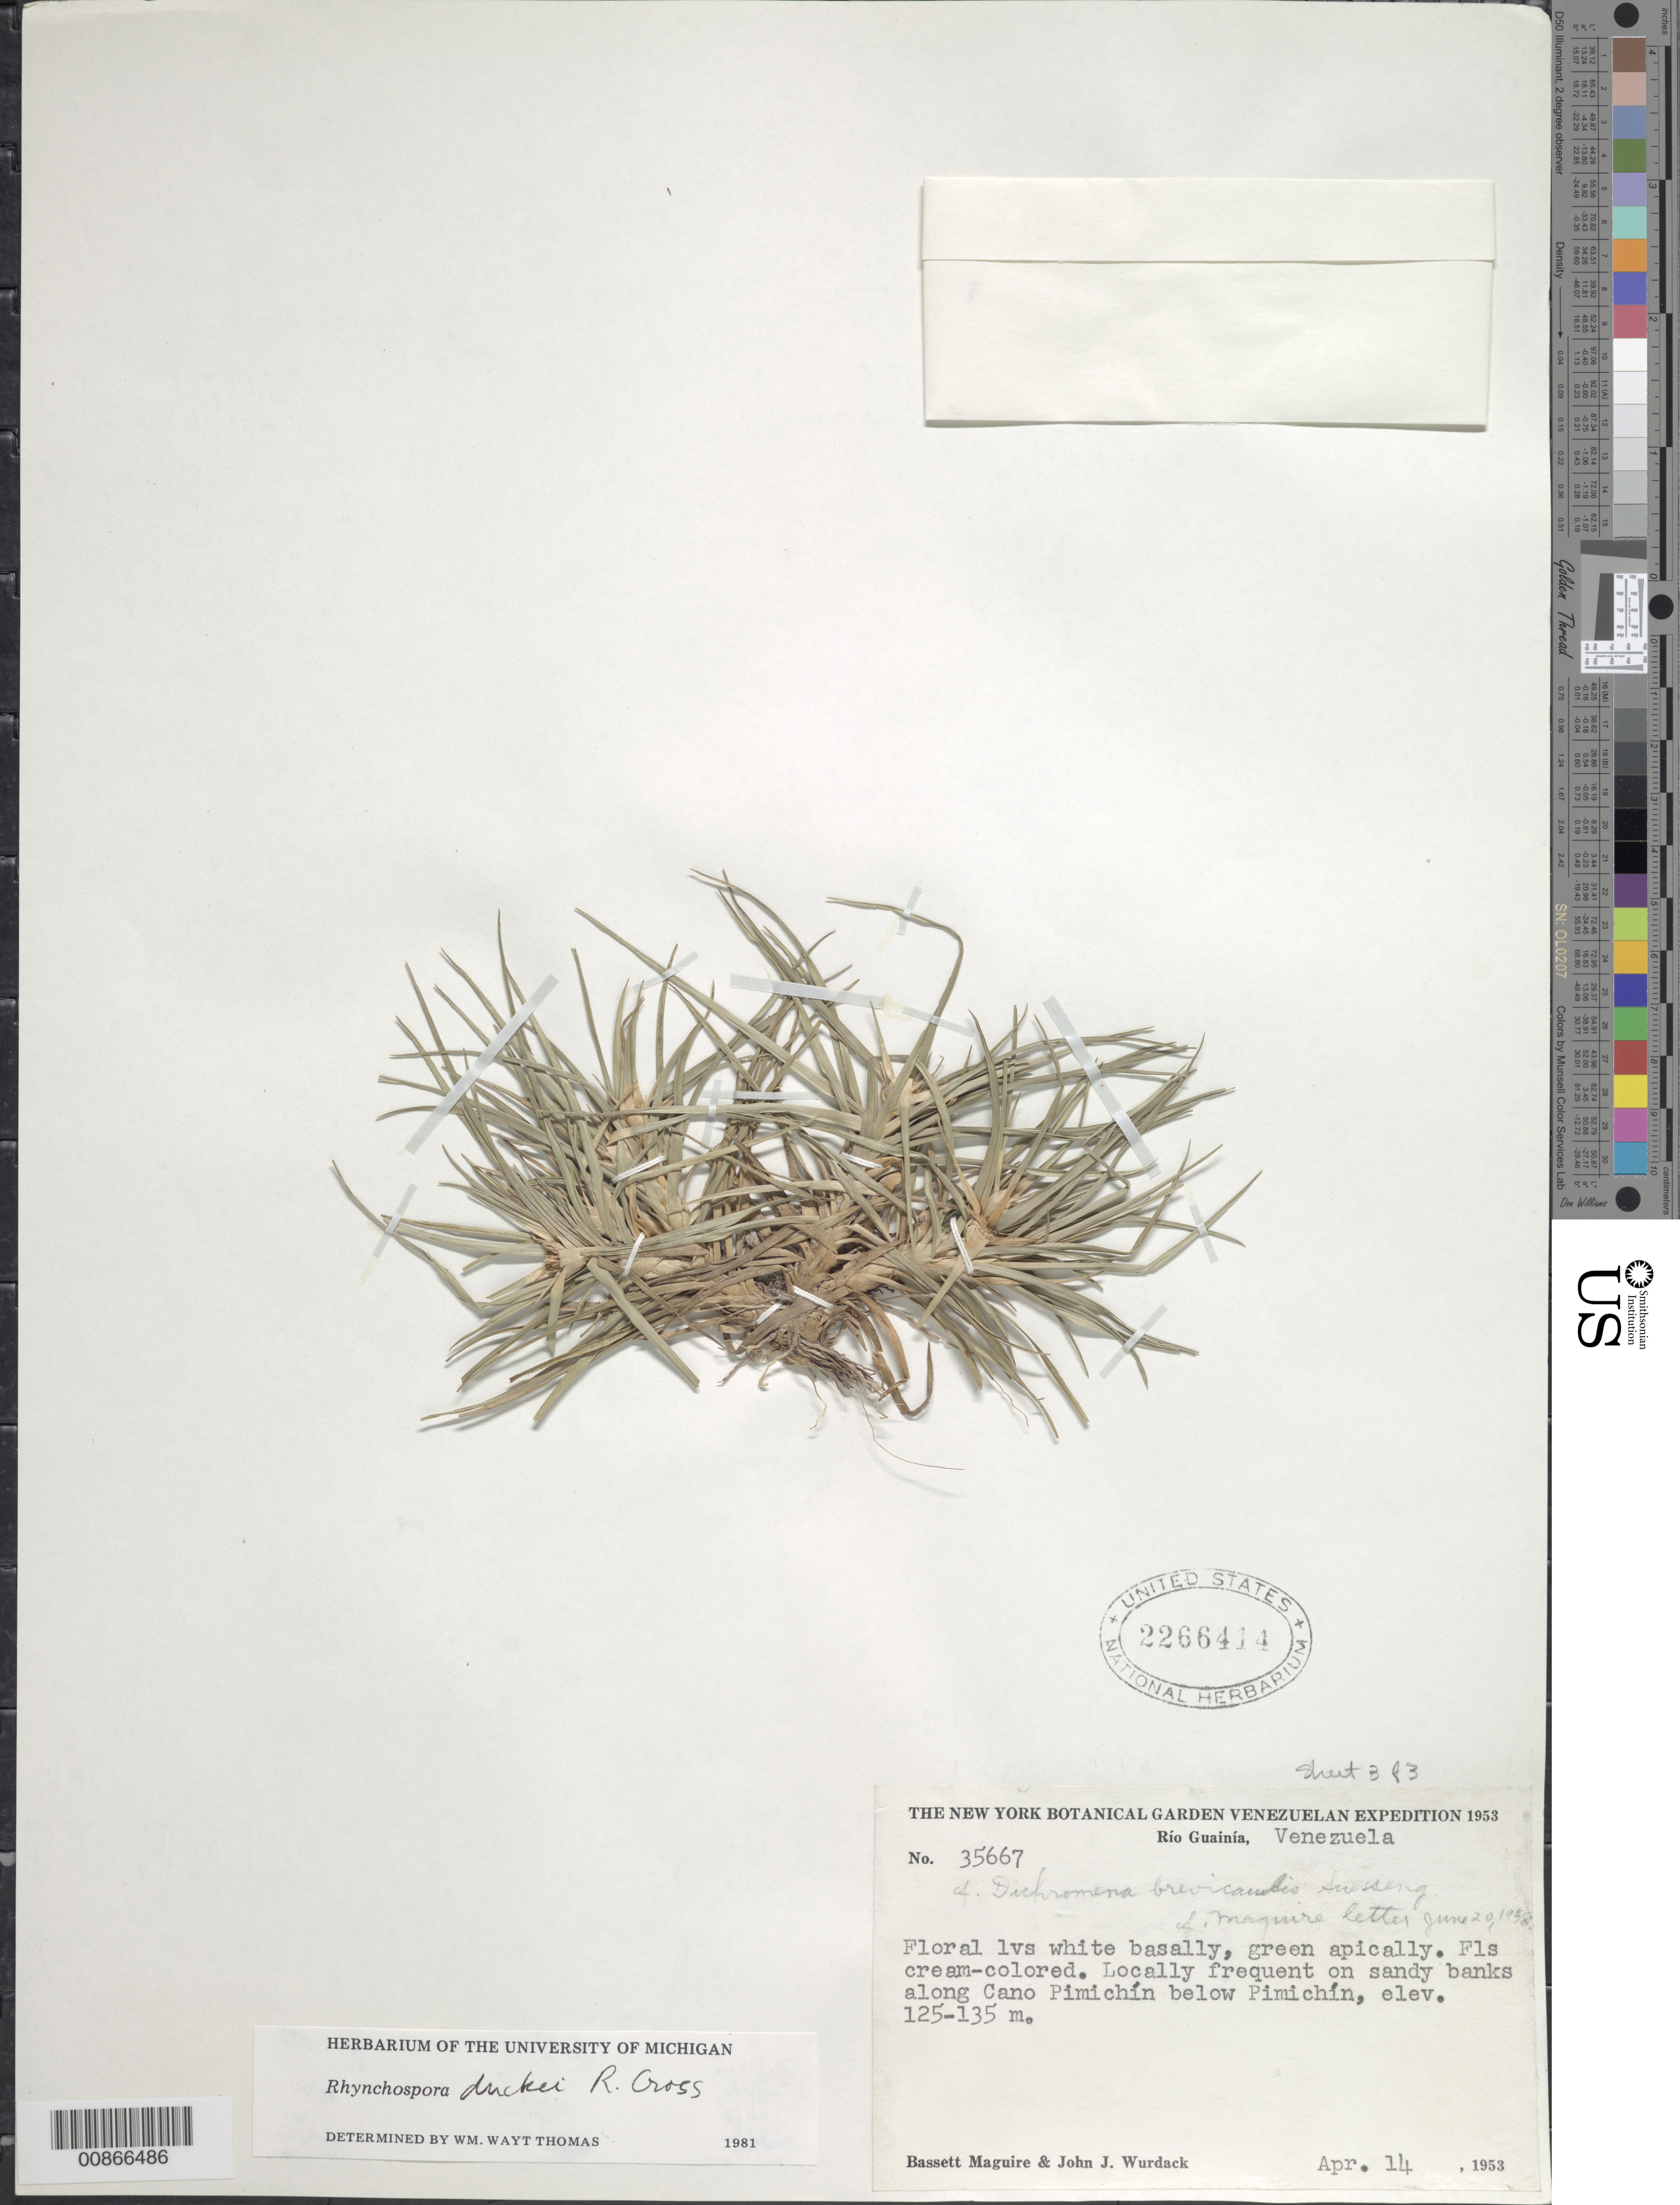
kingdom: Plantae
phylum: Tracheophyta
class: Liliopsida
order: Poales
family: Cyperaceae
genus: Rhynchospora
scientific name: Rhynchospora duckei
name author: Gross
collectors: B. Maguire & J. J. Wurdack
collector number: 35667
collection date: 1953-04-14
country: Venezuela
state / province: Amazonas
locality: Río Guainía, Locally frequent on sandy banks along Cano Pimichín below Pimichín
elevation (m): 125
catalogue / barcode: US 2266414